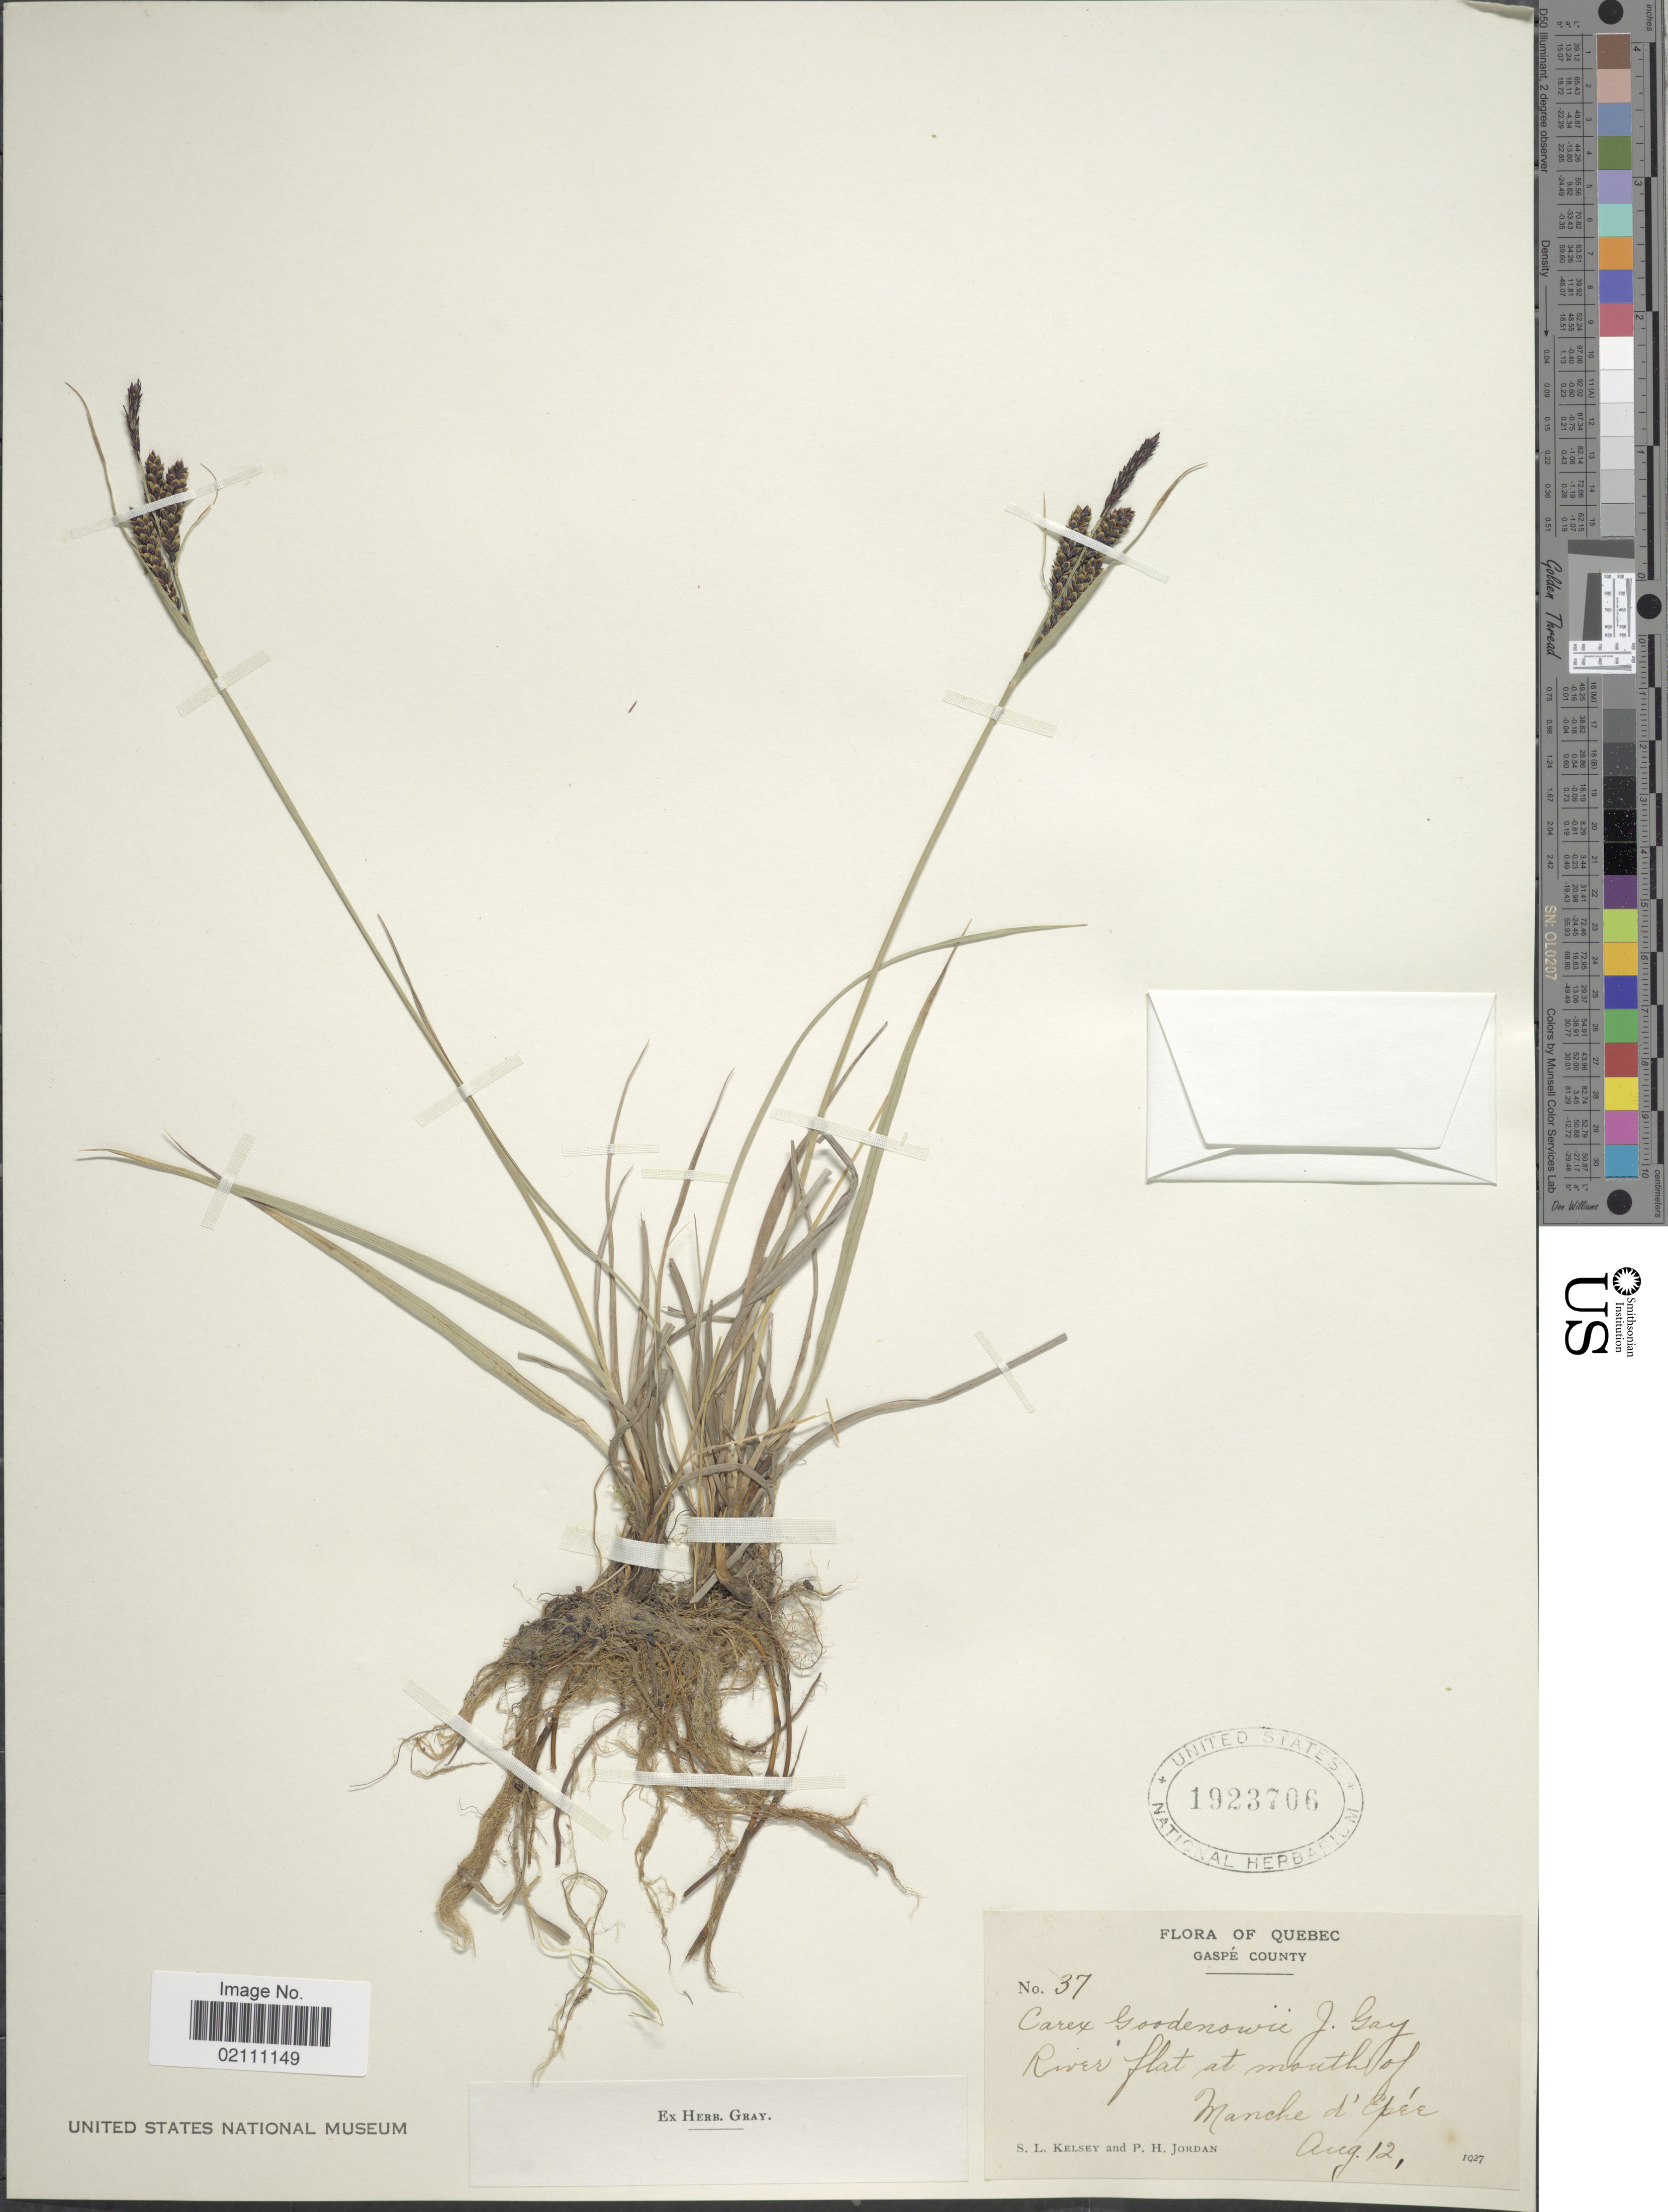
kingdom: Plantae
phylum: Tracheophyta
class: Liliopsida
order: Poales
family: Cyperaceae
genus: Carex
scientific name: Carex nigra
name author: (L.) Reichard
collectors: S. Kelsey & P. Jordan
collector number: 37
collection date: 1927-08-12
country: Canada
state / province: Quebec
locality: Gaspe County, River flat at mouth of Manche d'Epee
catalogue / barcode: US 1923706